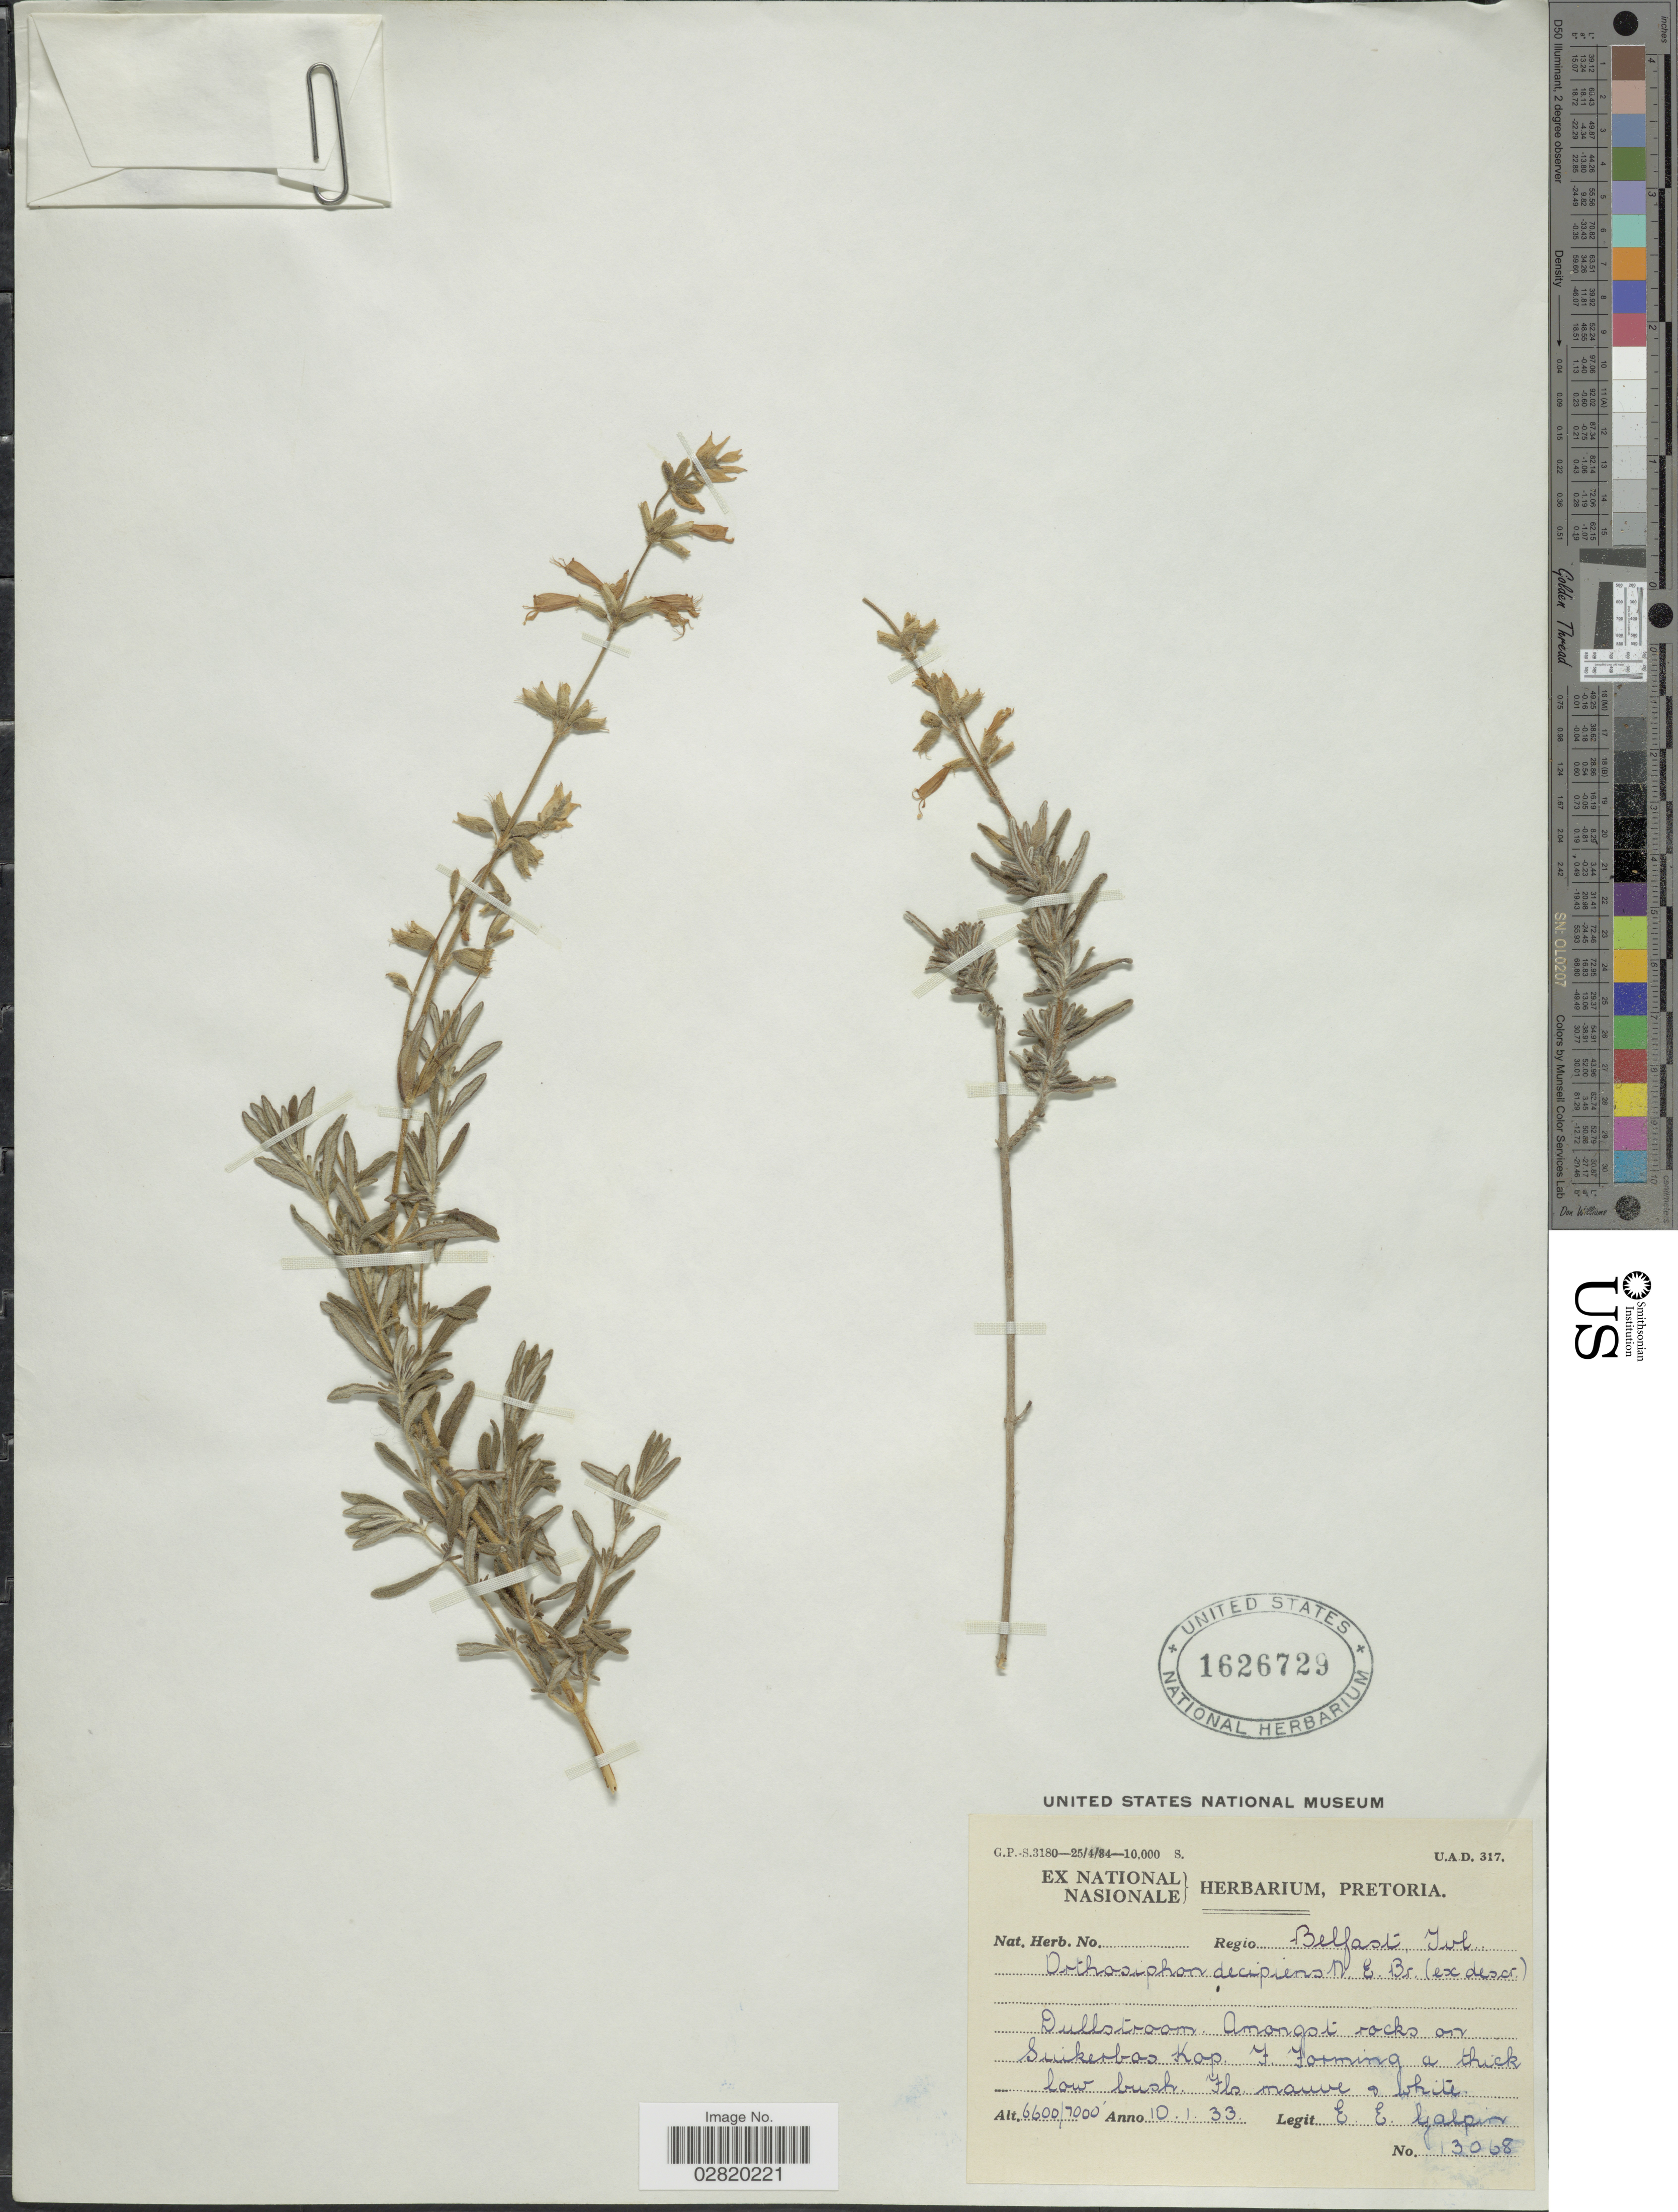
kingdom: Plantae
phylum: Tracheophyta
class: Magnoliopsida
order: Lamiales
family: Lamiaceae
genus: Orthosiphon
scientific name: Orthosiphon decipiens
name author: N.E. Br.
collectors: E. Galpin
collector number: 13068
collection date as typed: Transcribed d/m/y: 10/1/33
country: South Africa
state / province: Mpumalanga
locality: Regio Belfast Tvl. Dullstroom. Amongst rocks on Suikerbas Kap.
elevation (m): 2012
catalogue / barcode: US 1626729